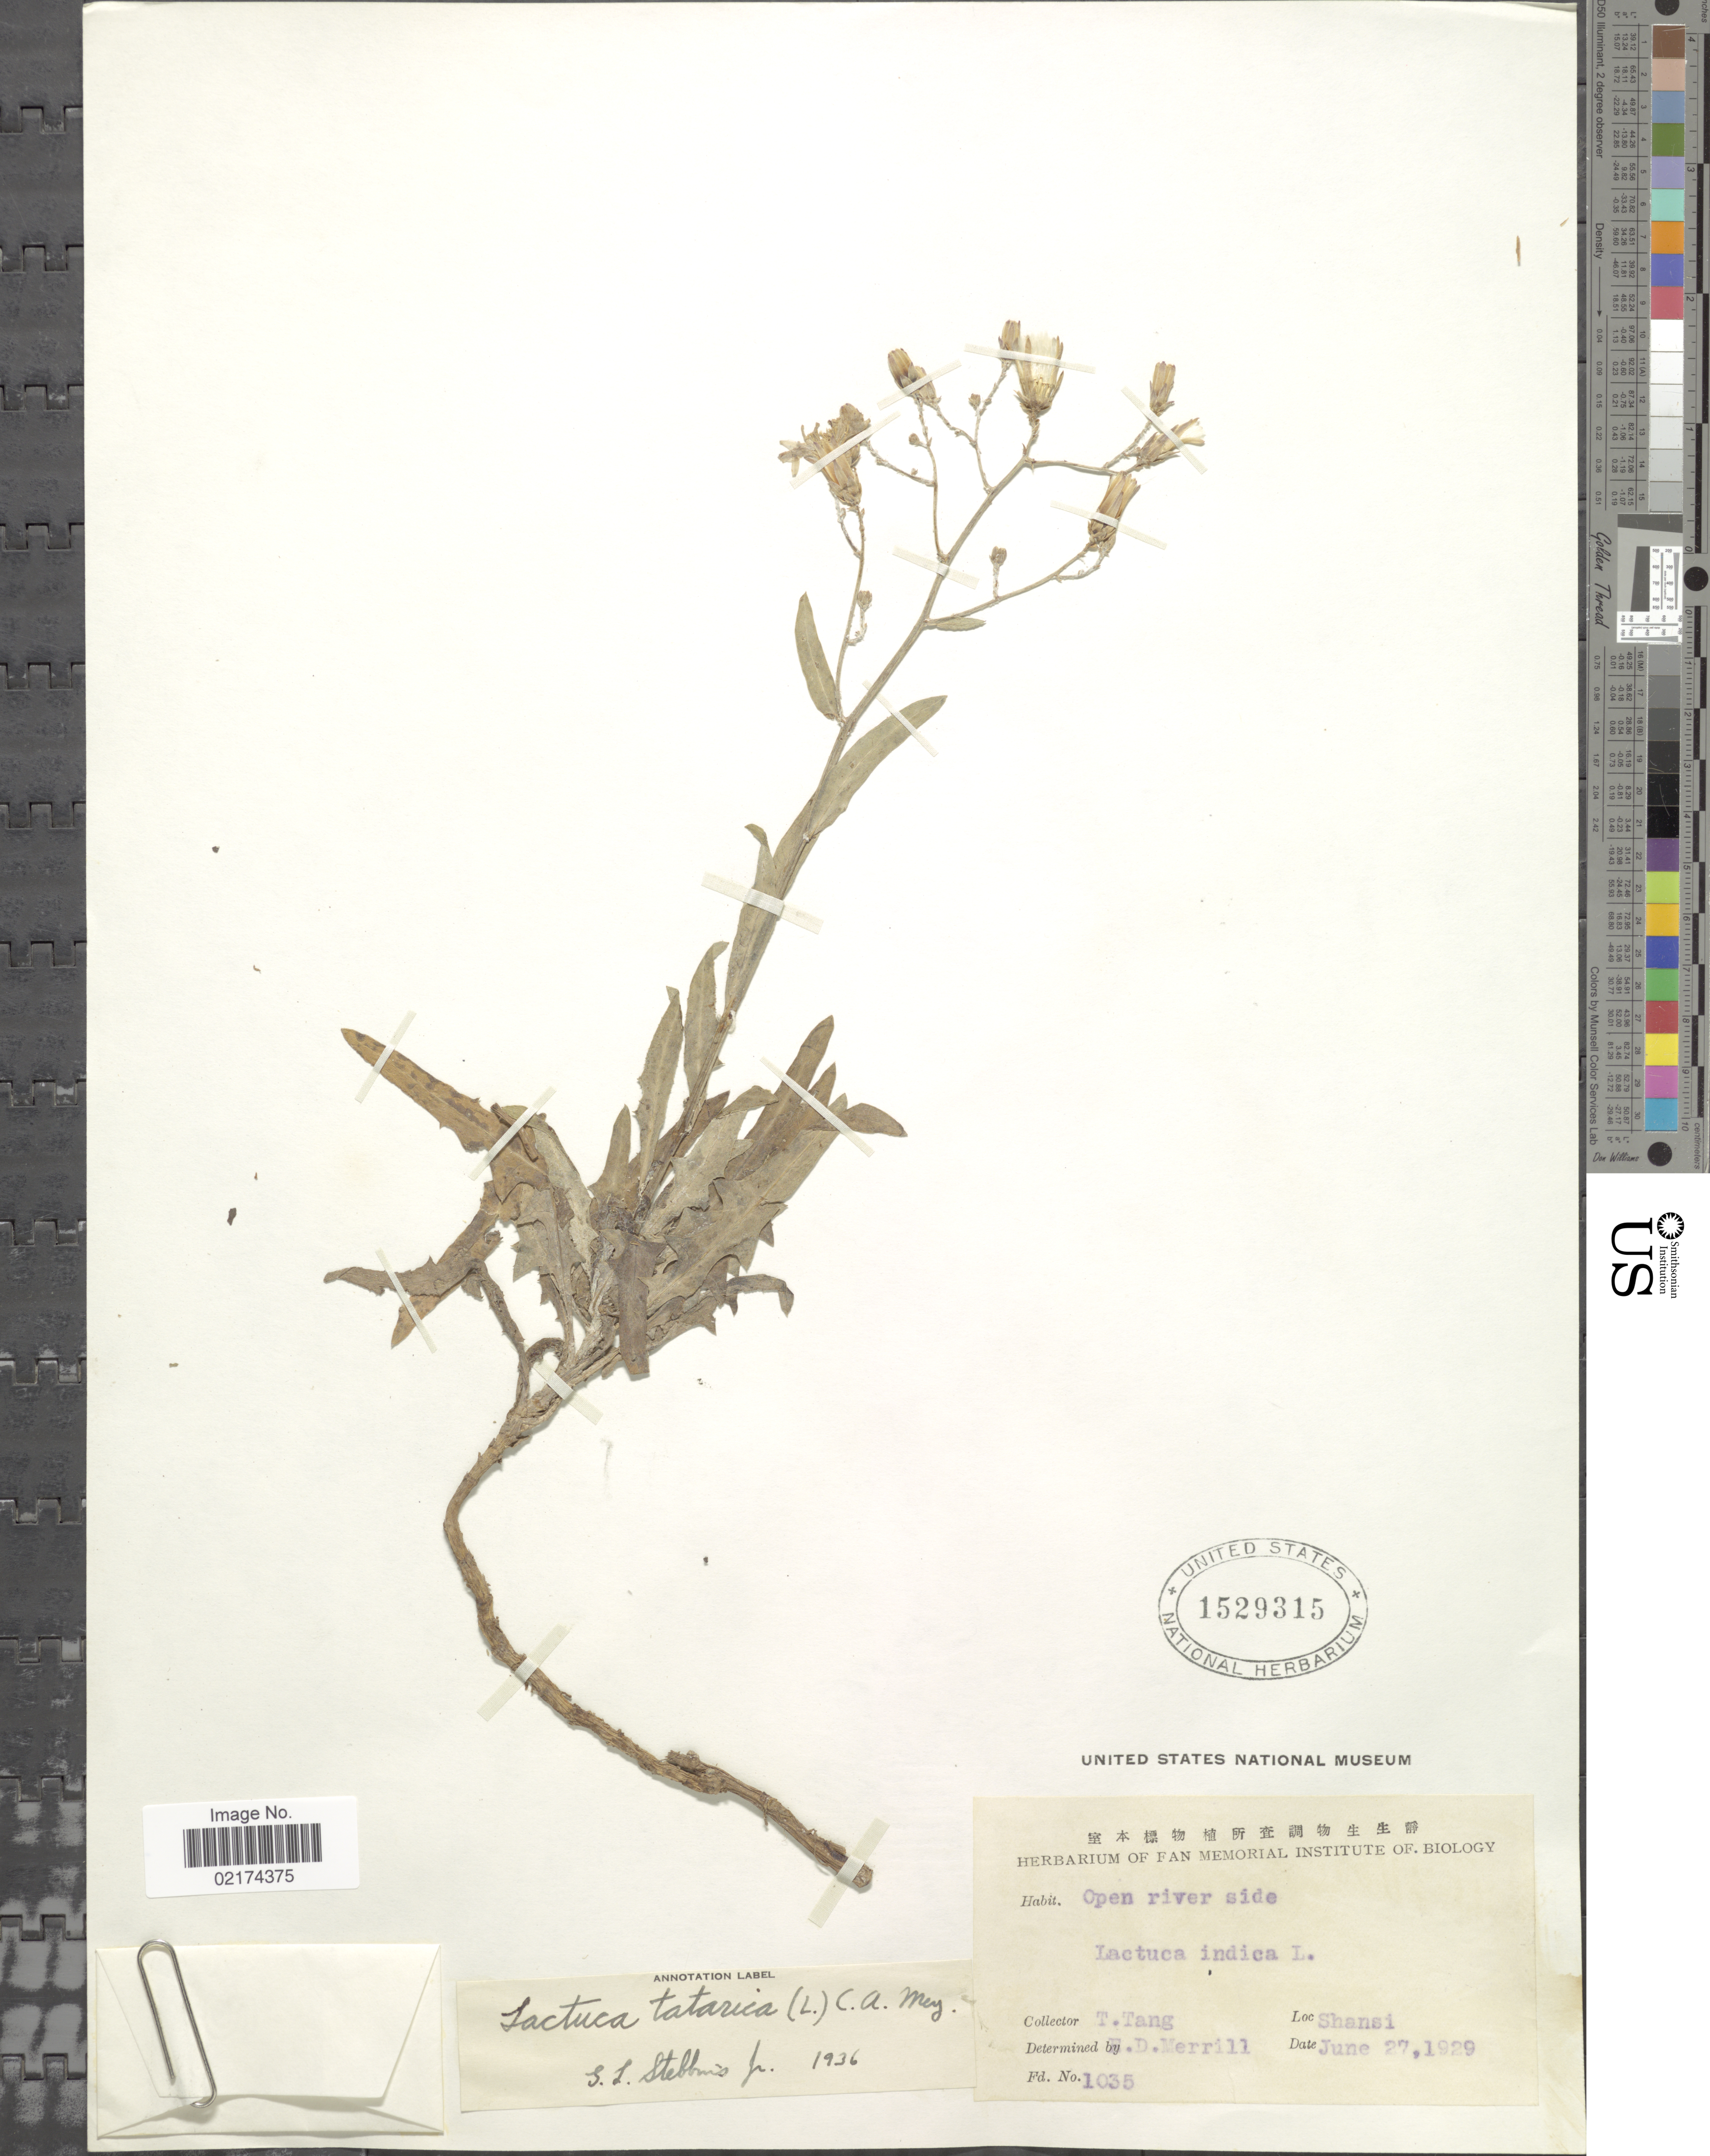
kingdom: Plantae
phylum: Tracheophyta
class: Magnoliopsida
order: Asterales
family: Asteraceae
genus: Lactuca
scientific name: Lactuca tatarica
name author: (L.) C.A. Mey.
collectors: T. Tang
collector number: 1035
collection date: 1929-06-27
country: China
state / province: Shanxi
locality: Shansi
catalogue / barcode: US 1529315